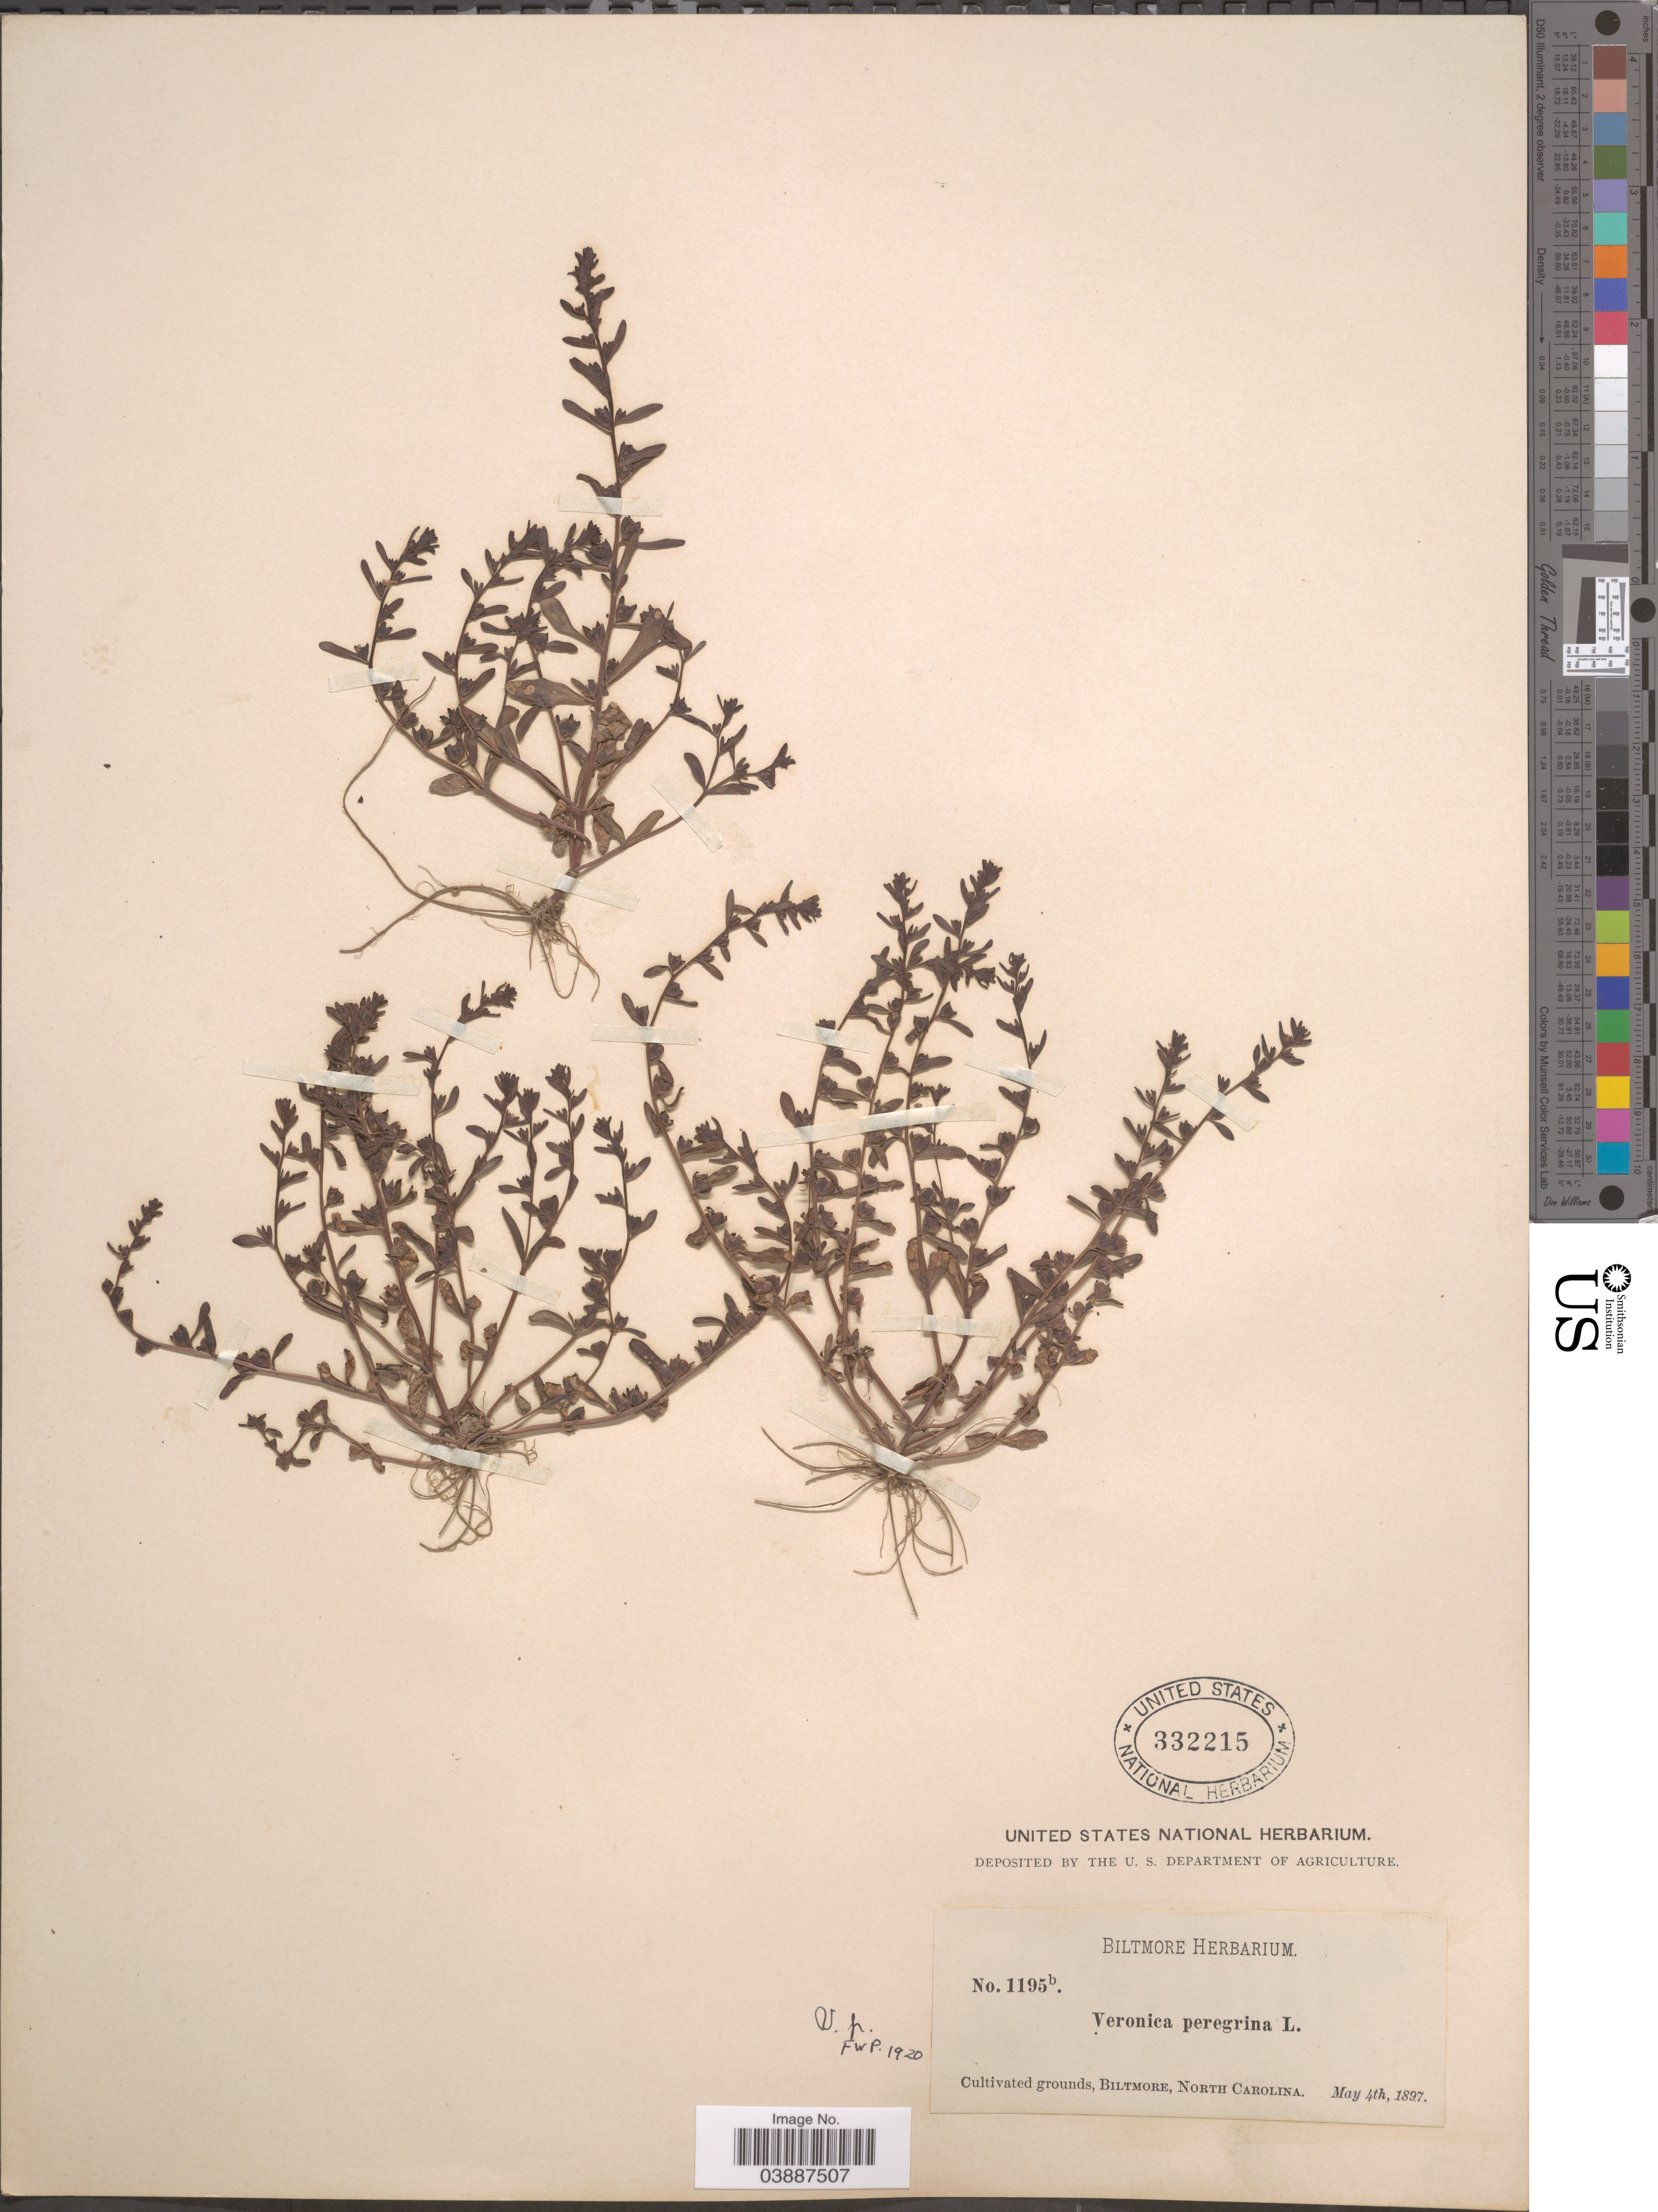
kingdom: Plantae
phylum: Tracheophyta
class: Magnoliopsida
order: Lamiales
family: Plantaginaceae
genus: Veronica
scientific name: Veronica peregrina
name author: L.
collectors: ex herb. Biltmore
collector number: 1195b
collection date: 1897-05-04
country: United States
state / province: North Carolina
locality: Cultivated grounds, Biltmore.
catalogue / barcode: US 332215